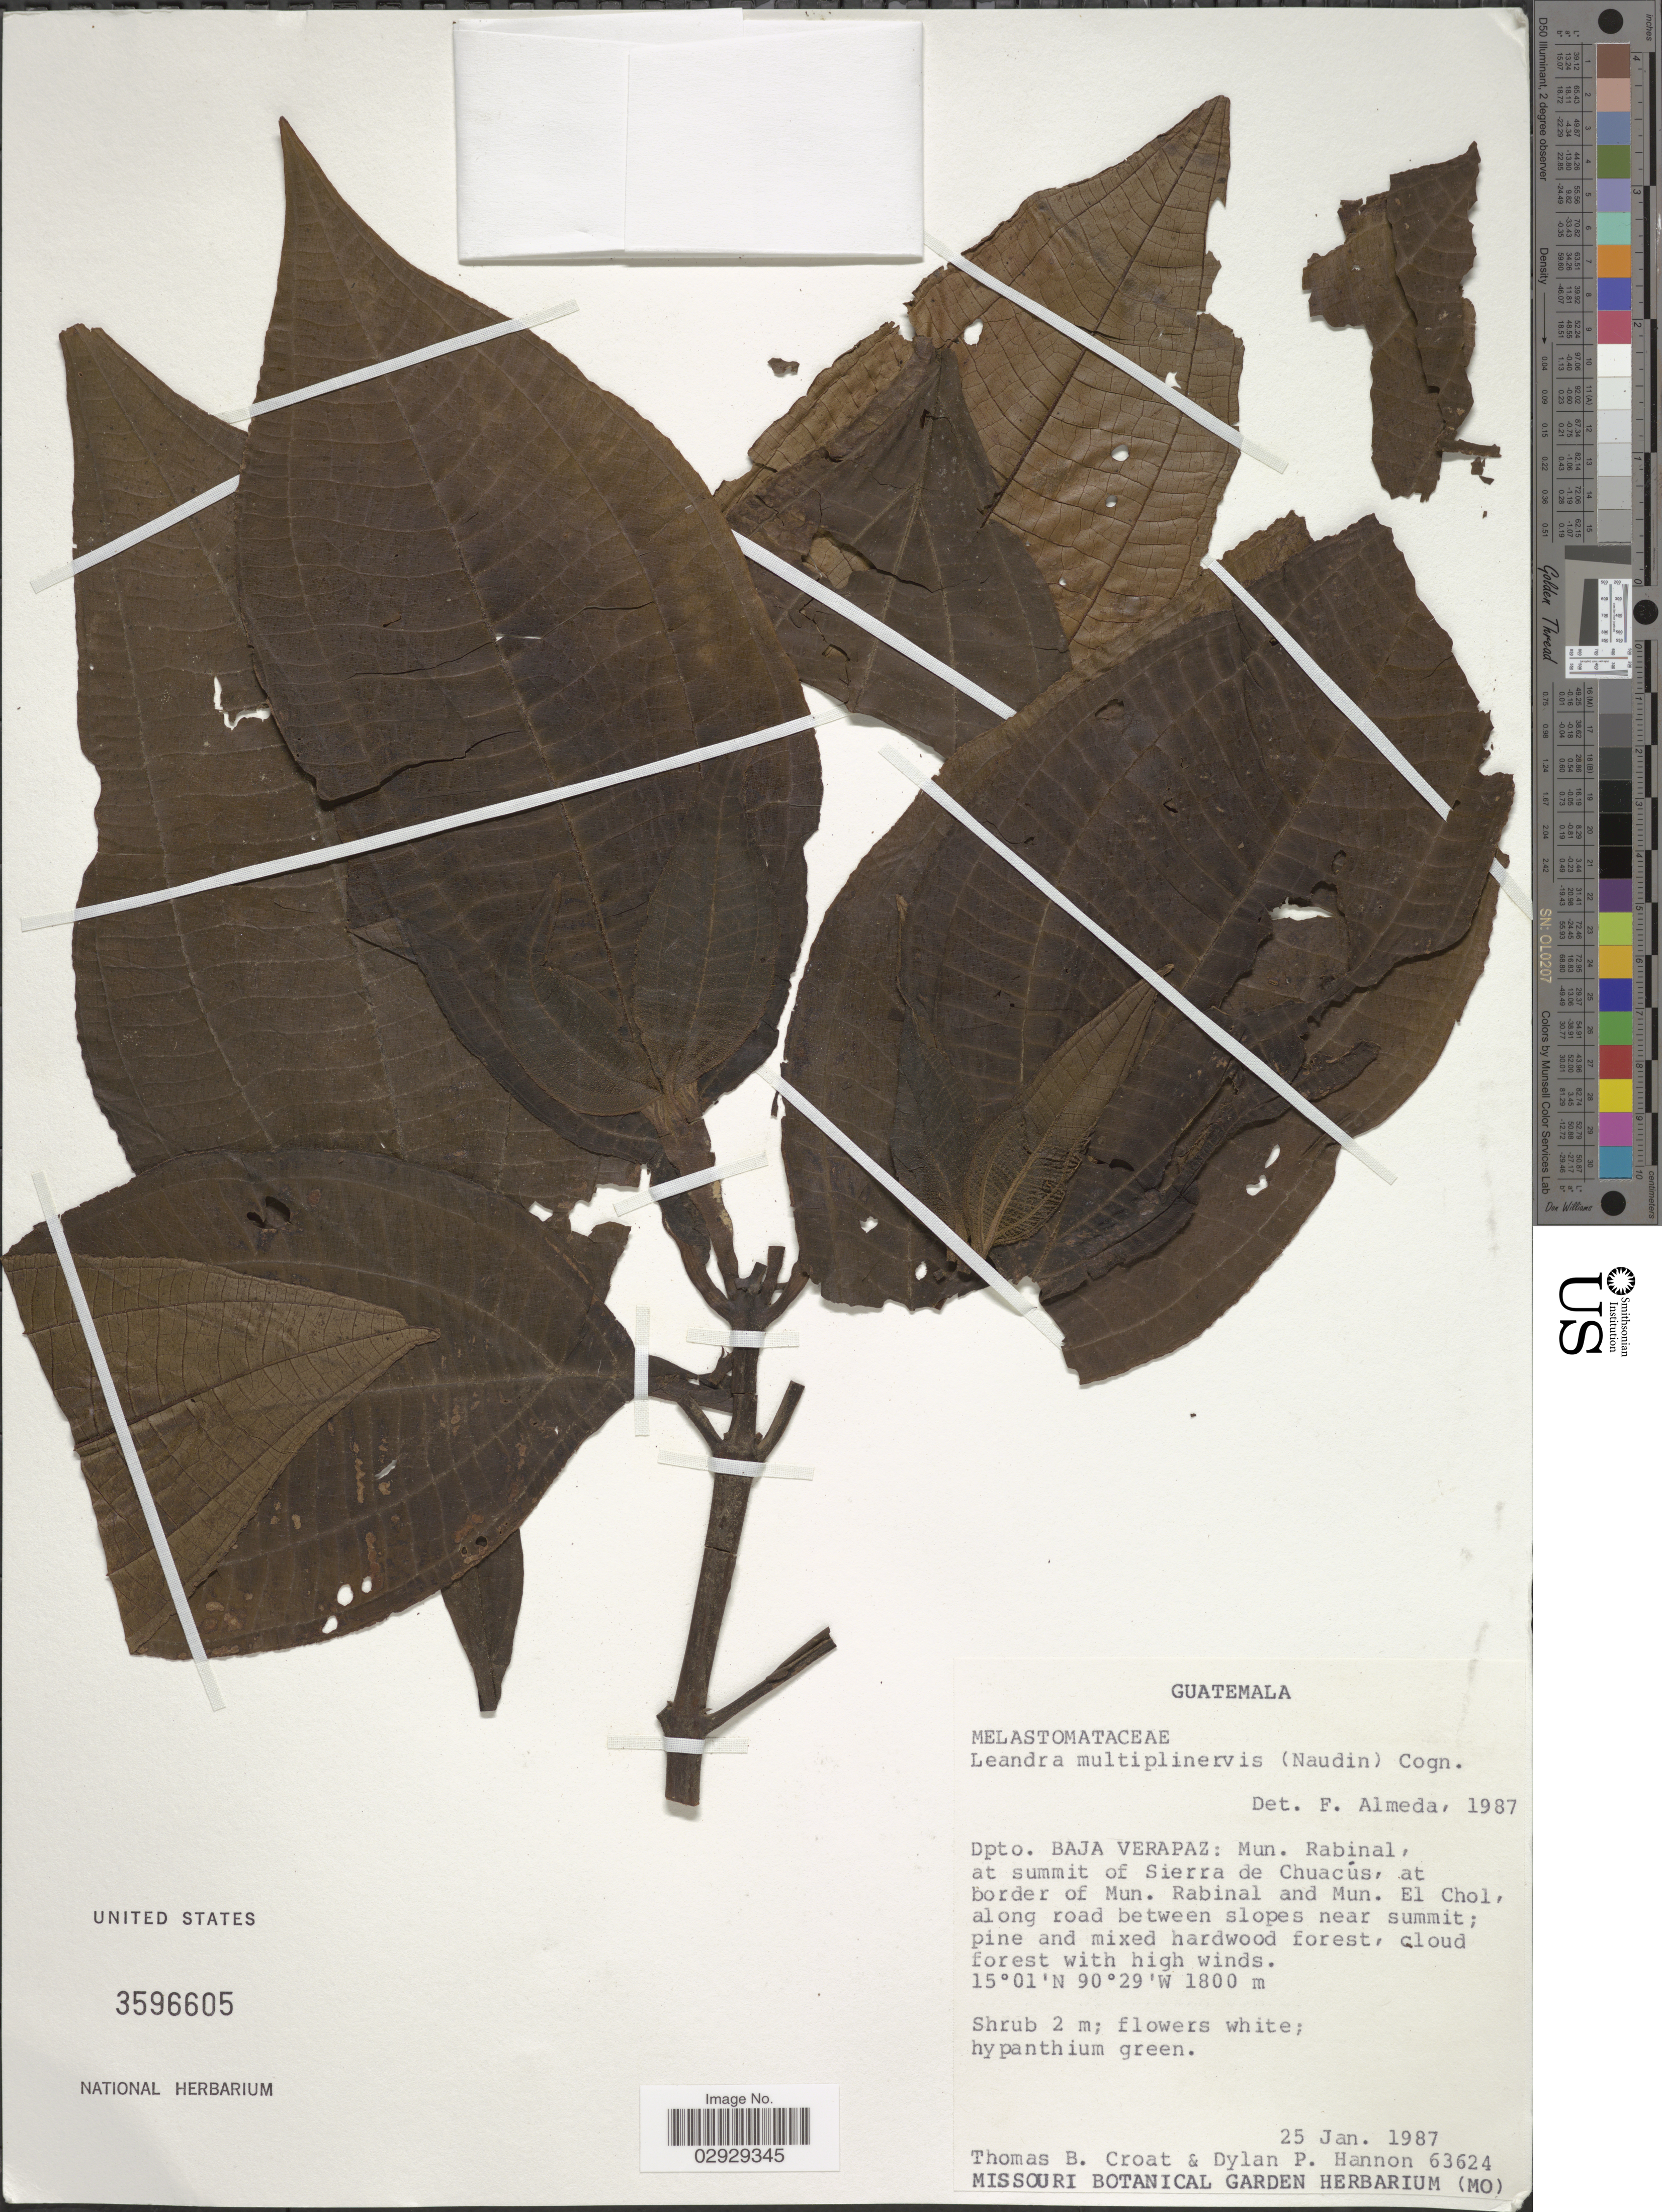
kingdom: Plantae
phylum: Tracheophyta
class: Magnoliopsida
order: Myrtales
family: Melastomataceae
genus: Leandra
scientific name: Leandra multiplinervis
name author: (Naudin) Cogn.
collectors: T. B. Croat & D. Hannon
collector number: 63624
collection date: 1987-01-25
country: Guatemala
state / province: Baja Verapaz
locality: Dpto. Baja Verapaz: Mun. Rabinal, at summit of Sirra de Chuacús, at border of Mun. Rabinal and Mun. El Chol, along road between slopes near summit.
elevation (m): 1800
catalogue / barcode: US 3596605